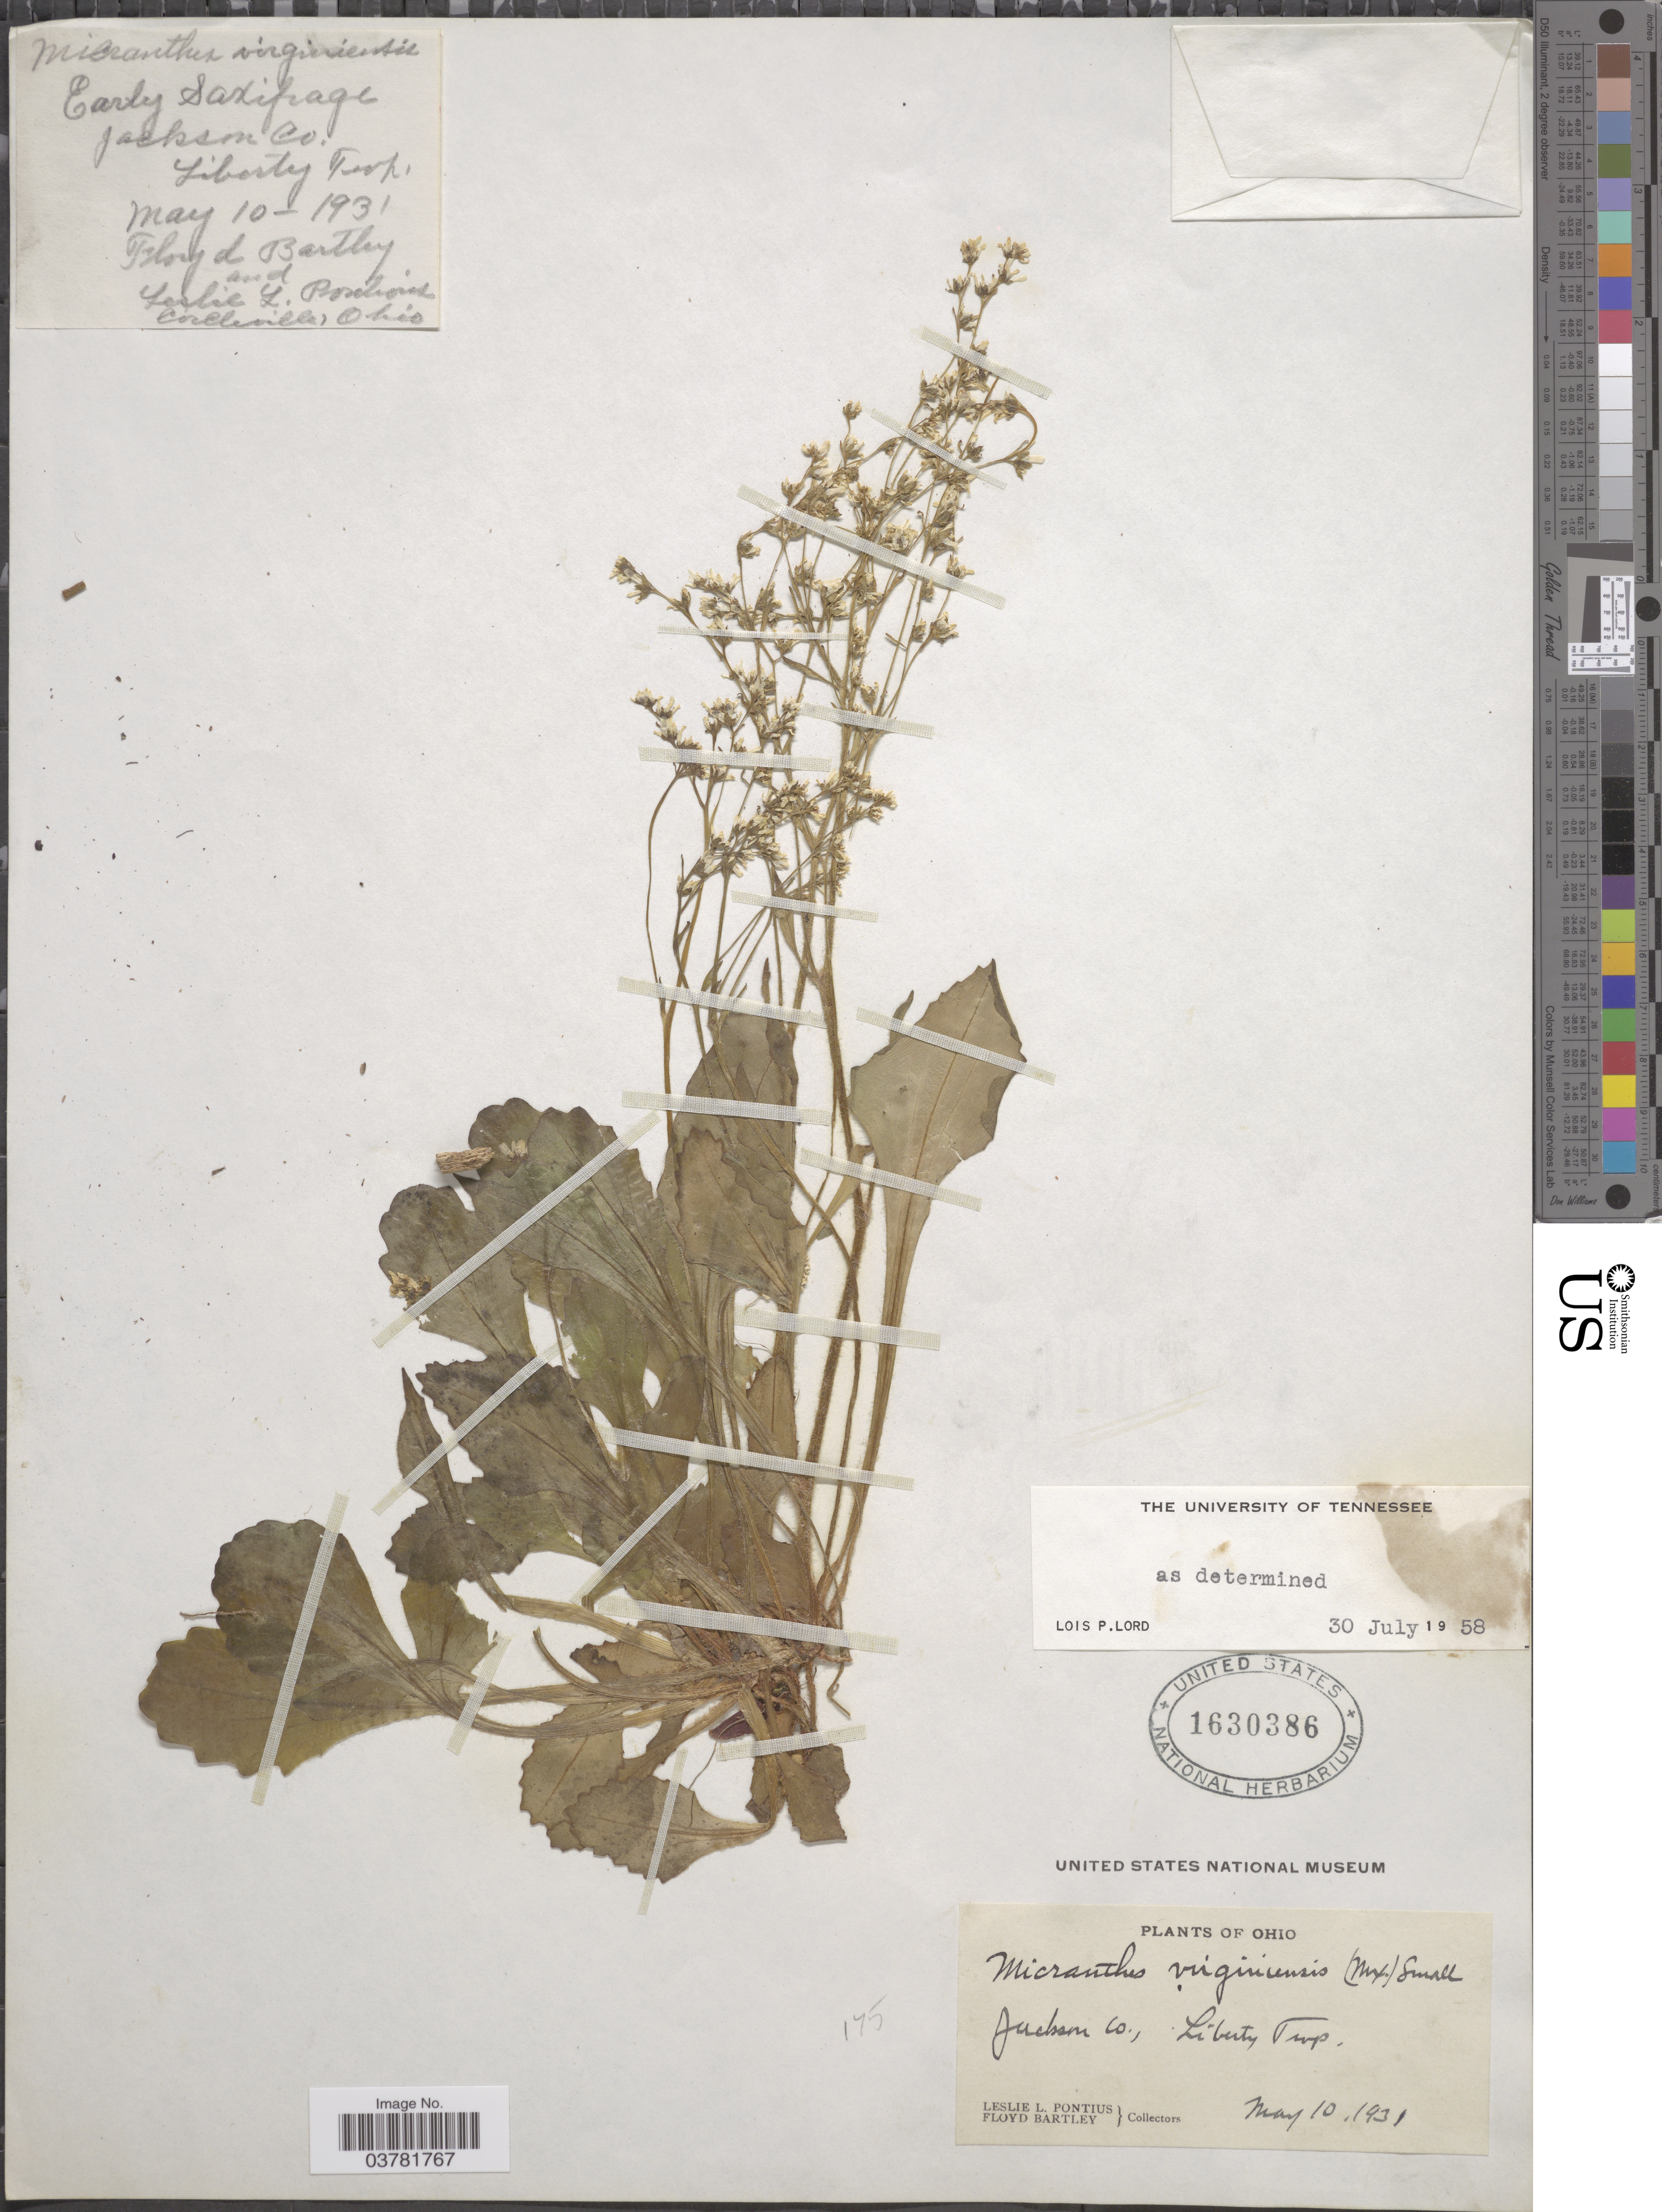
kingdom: Plantae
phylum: Tracheophyta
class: Magnoliopsida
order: Saxifragales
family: Saxifragaceae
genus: Micranthes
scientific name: Micranthes virginiensis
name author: (Michx.) Small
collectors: L. Pontius & F. Bartley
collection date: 1931-05-10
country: United States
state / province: Ohio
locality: Jackson Co, Liberty Twp.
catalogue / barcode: US 1630386